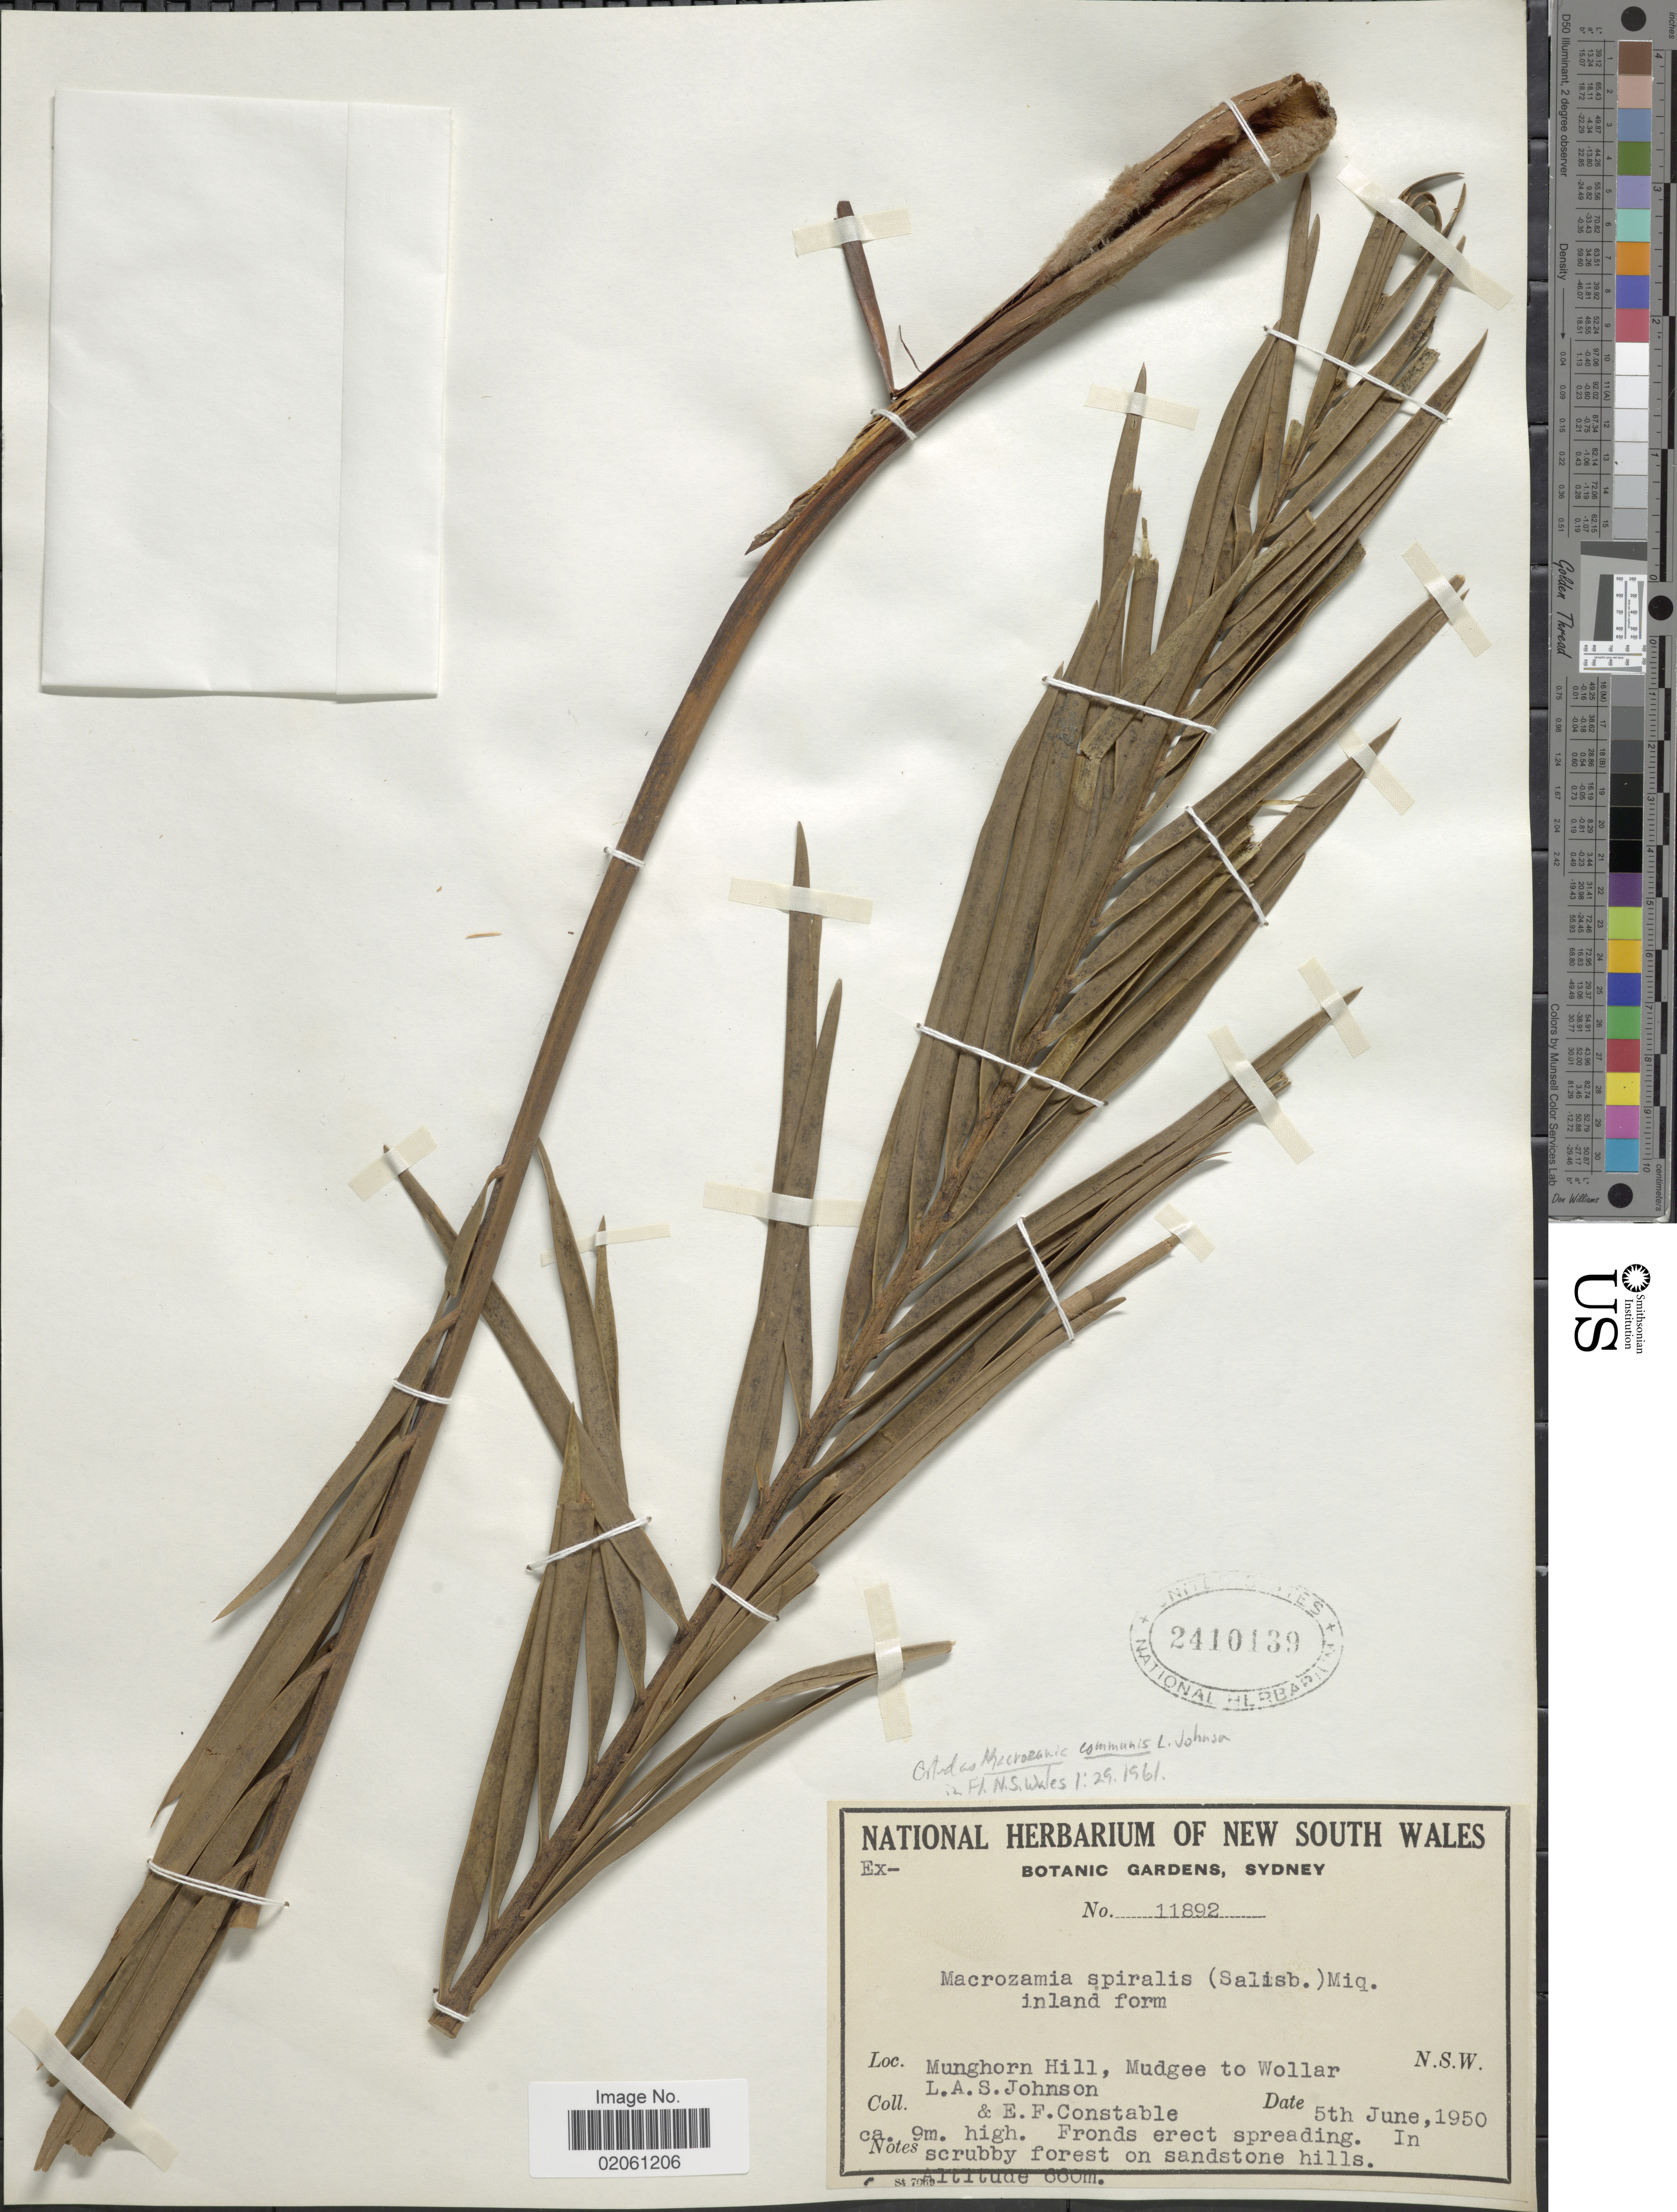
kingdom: Plantae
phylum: Tracheophyta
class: Cycadopsida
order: Cycadales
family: Zamiaceae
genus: Macrozamia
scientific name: Macrozamia communis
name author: L.A.S. Johnson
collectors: L. Johnson & E. F. Constable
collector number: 11892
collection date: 1950-06-05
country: Australia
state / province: New South Wales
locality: Munghorn Hill, Mudgee to Wollar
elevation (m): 660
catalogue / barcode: US 2410139